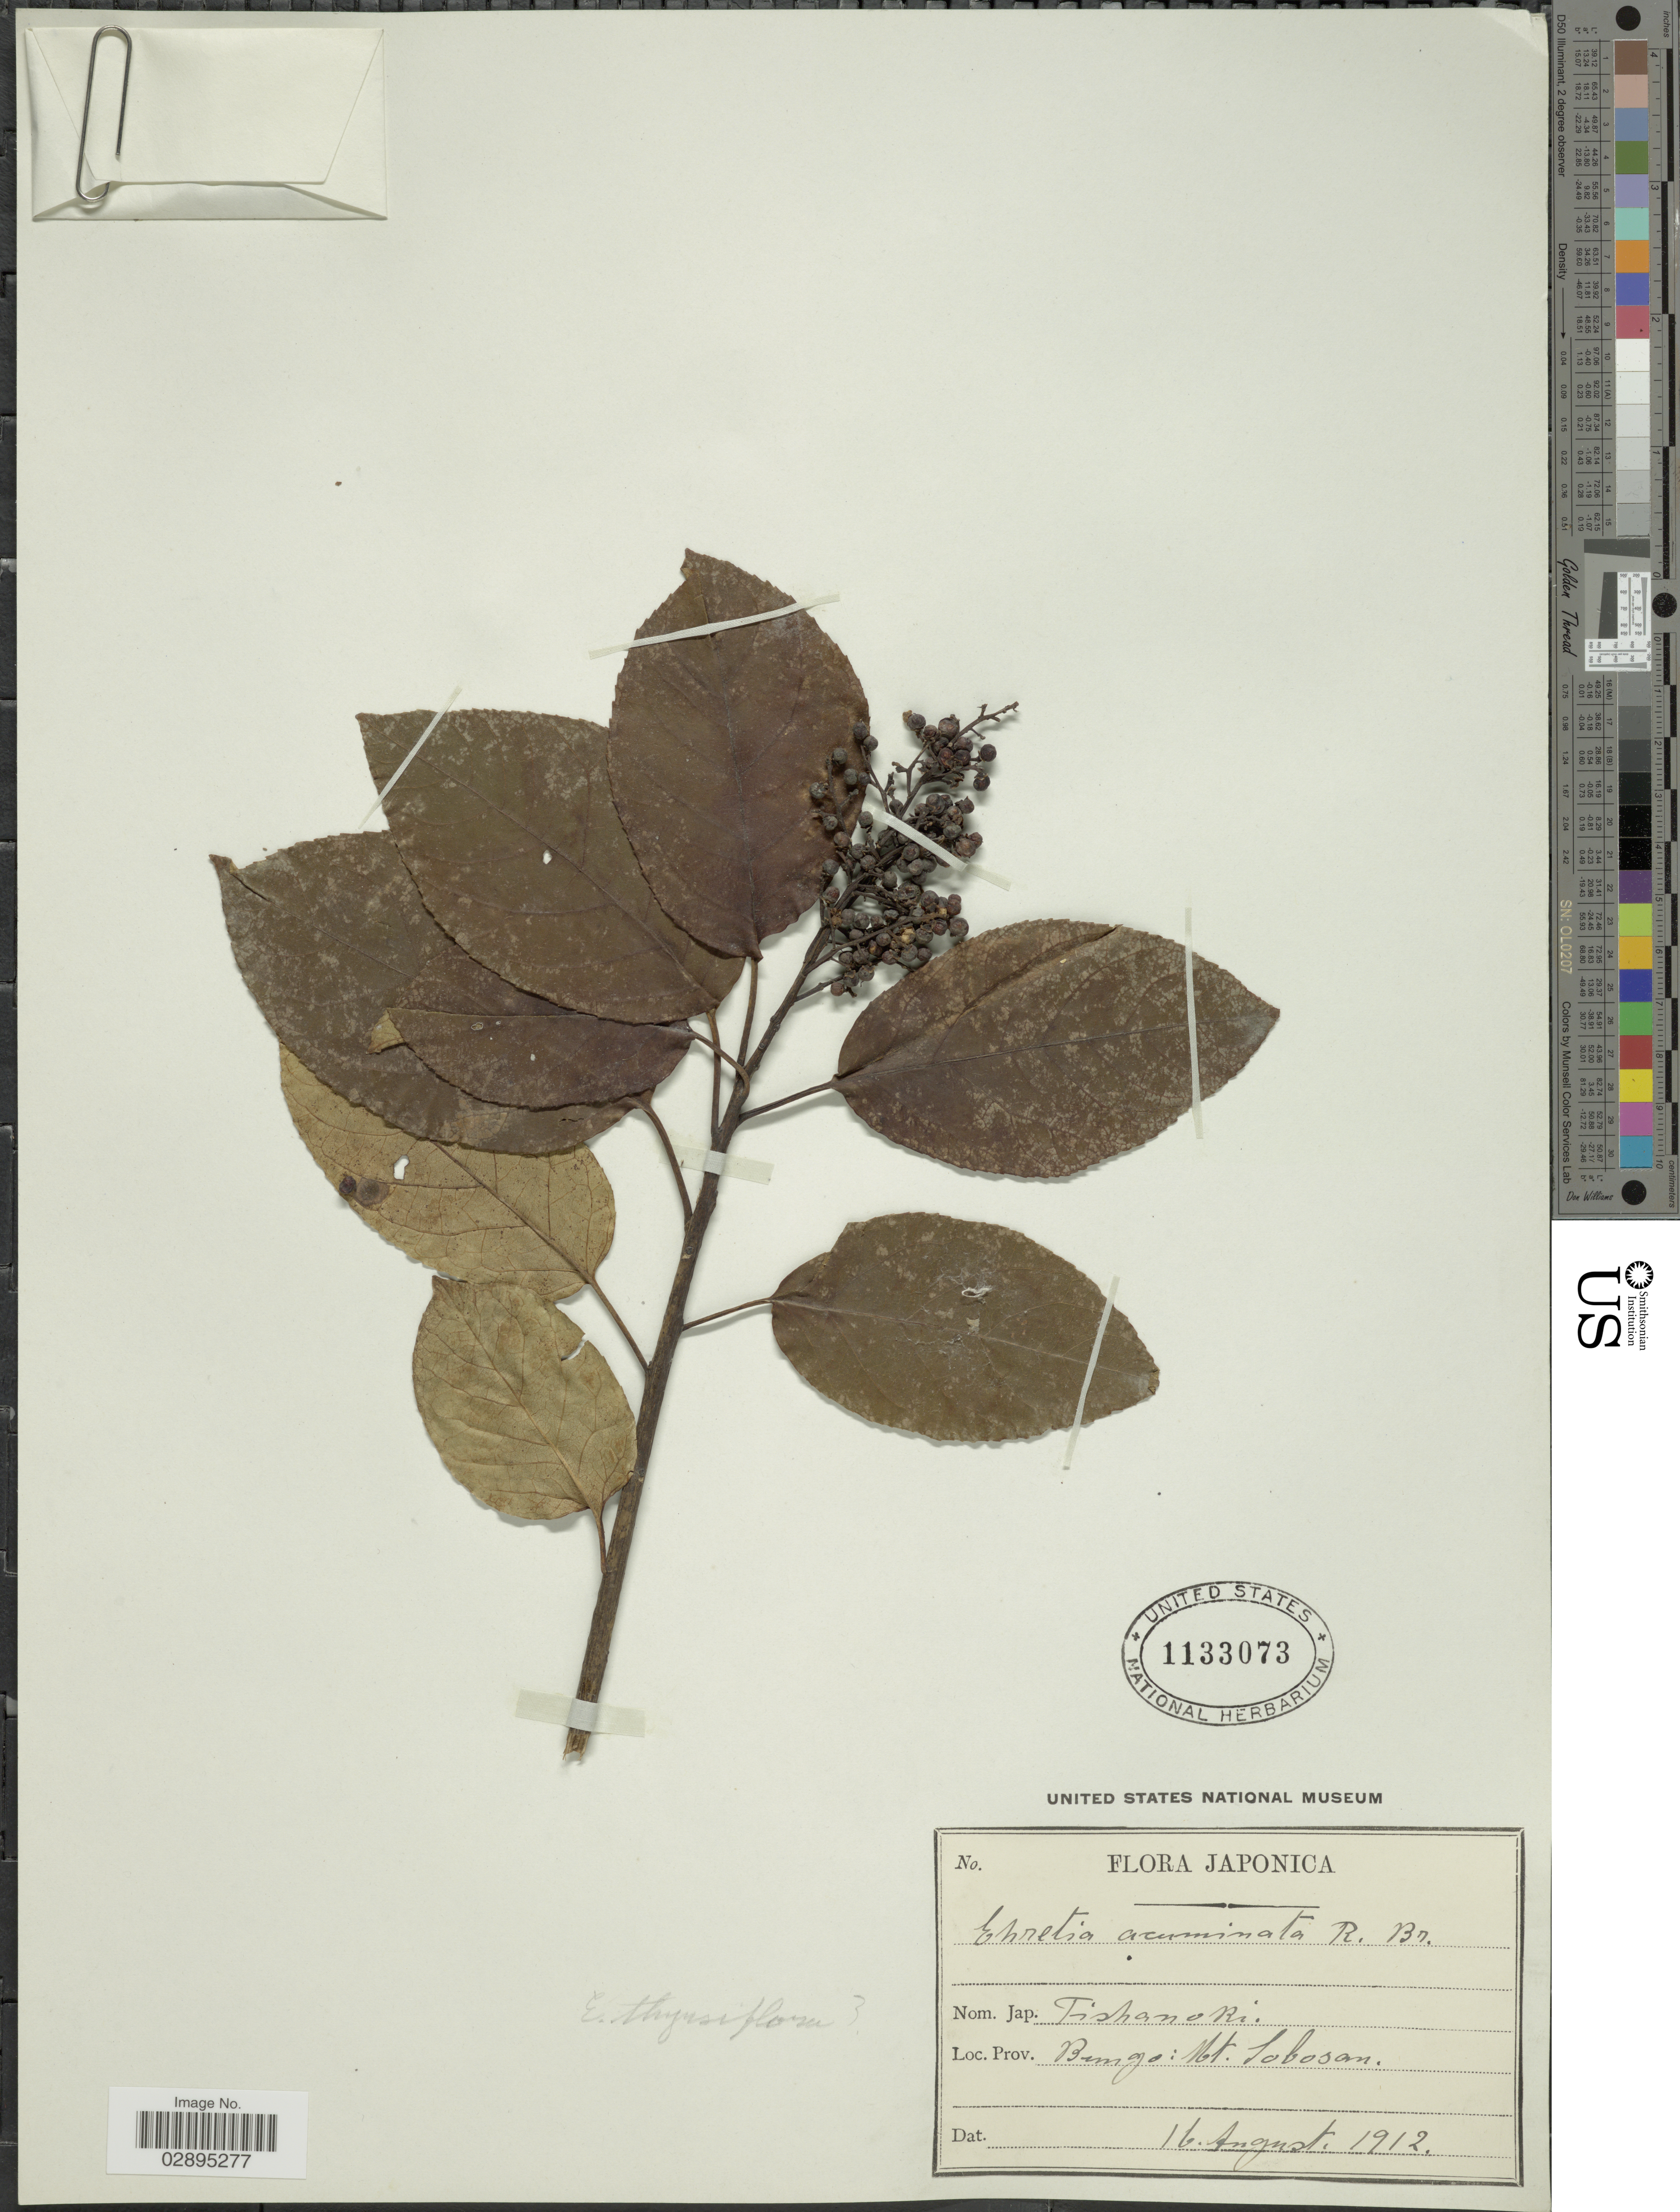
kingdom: Plantae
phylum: Tracheophyta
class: Magnoliopsida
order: Boraginales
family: Ehretiaceae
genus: Ehretia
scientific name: Ehretia acuminata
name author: R. Br.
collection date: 1912-08-16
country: Japan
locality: Japonica. Bungo: Mt. Sobosan.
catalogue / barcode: US 1133073